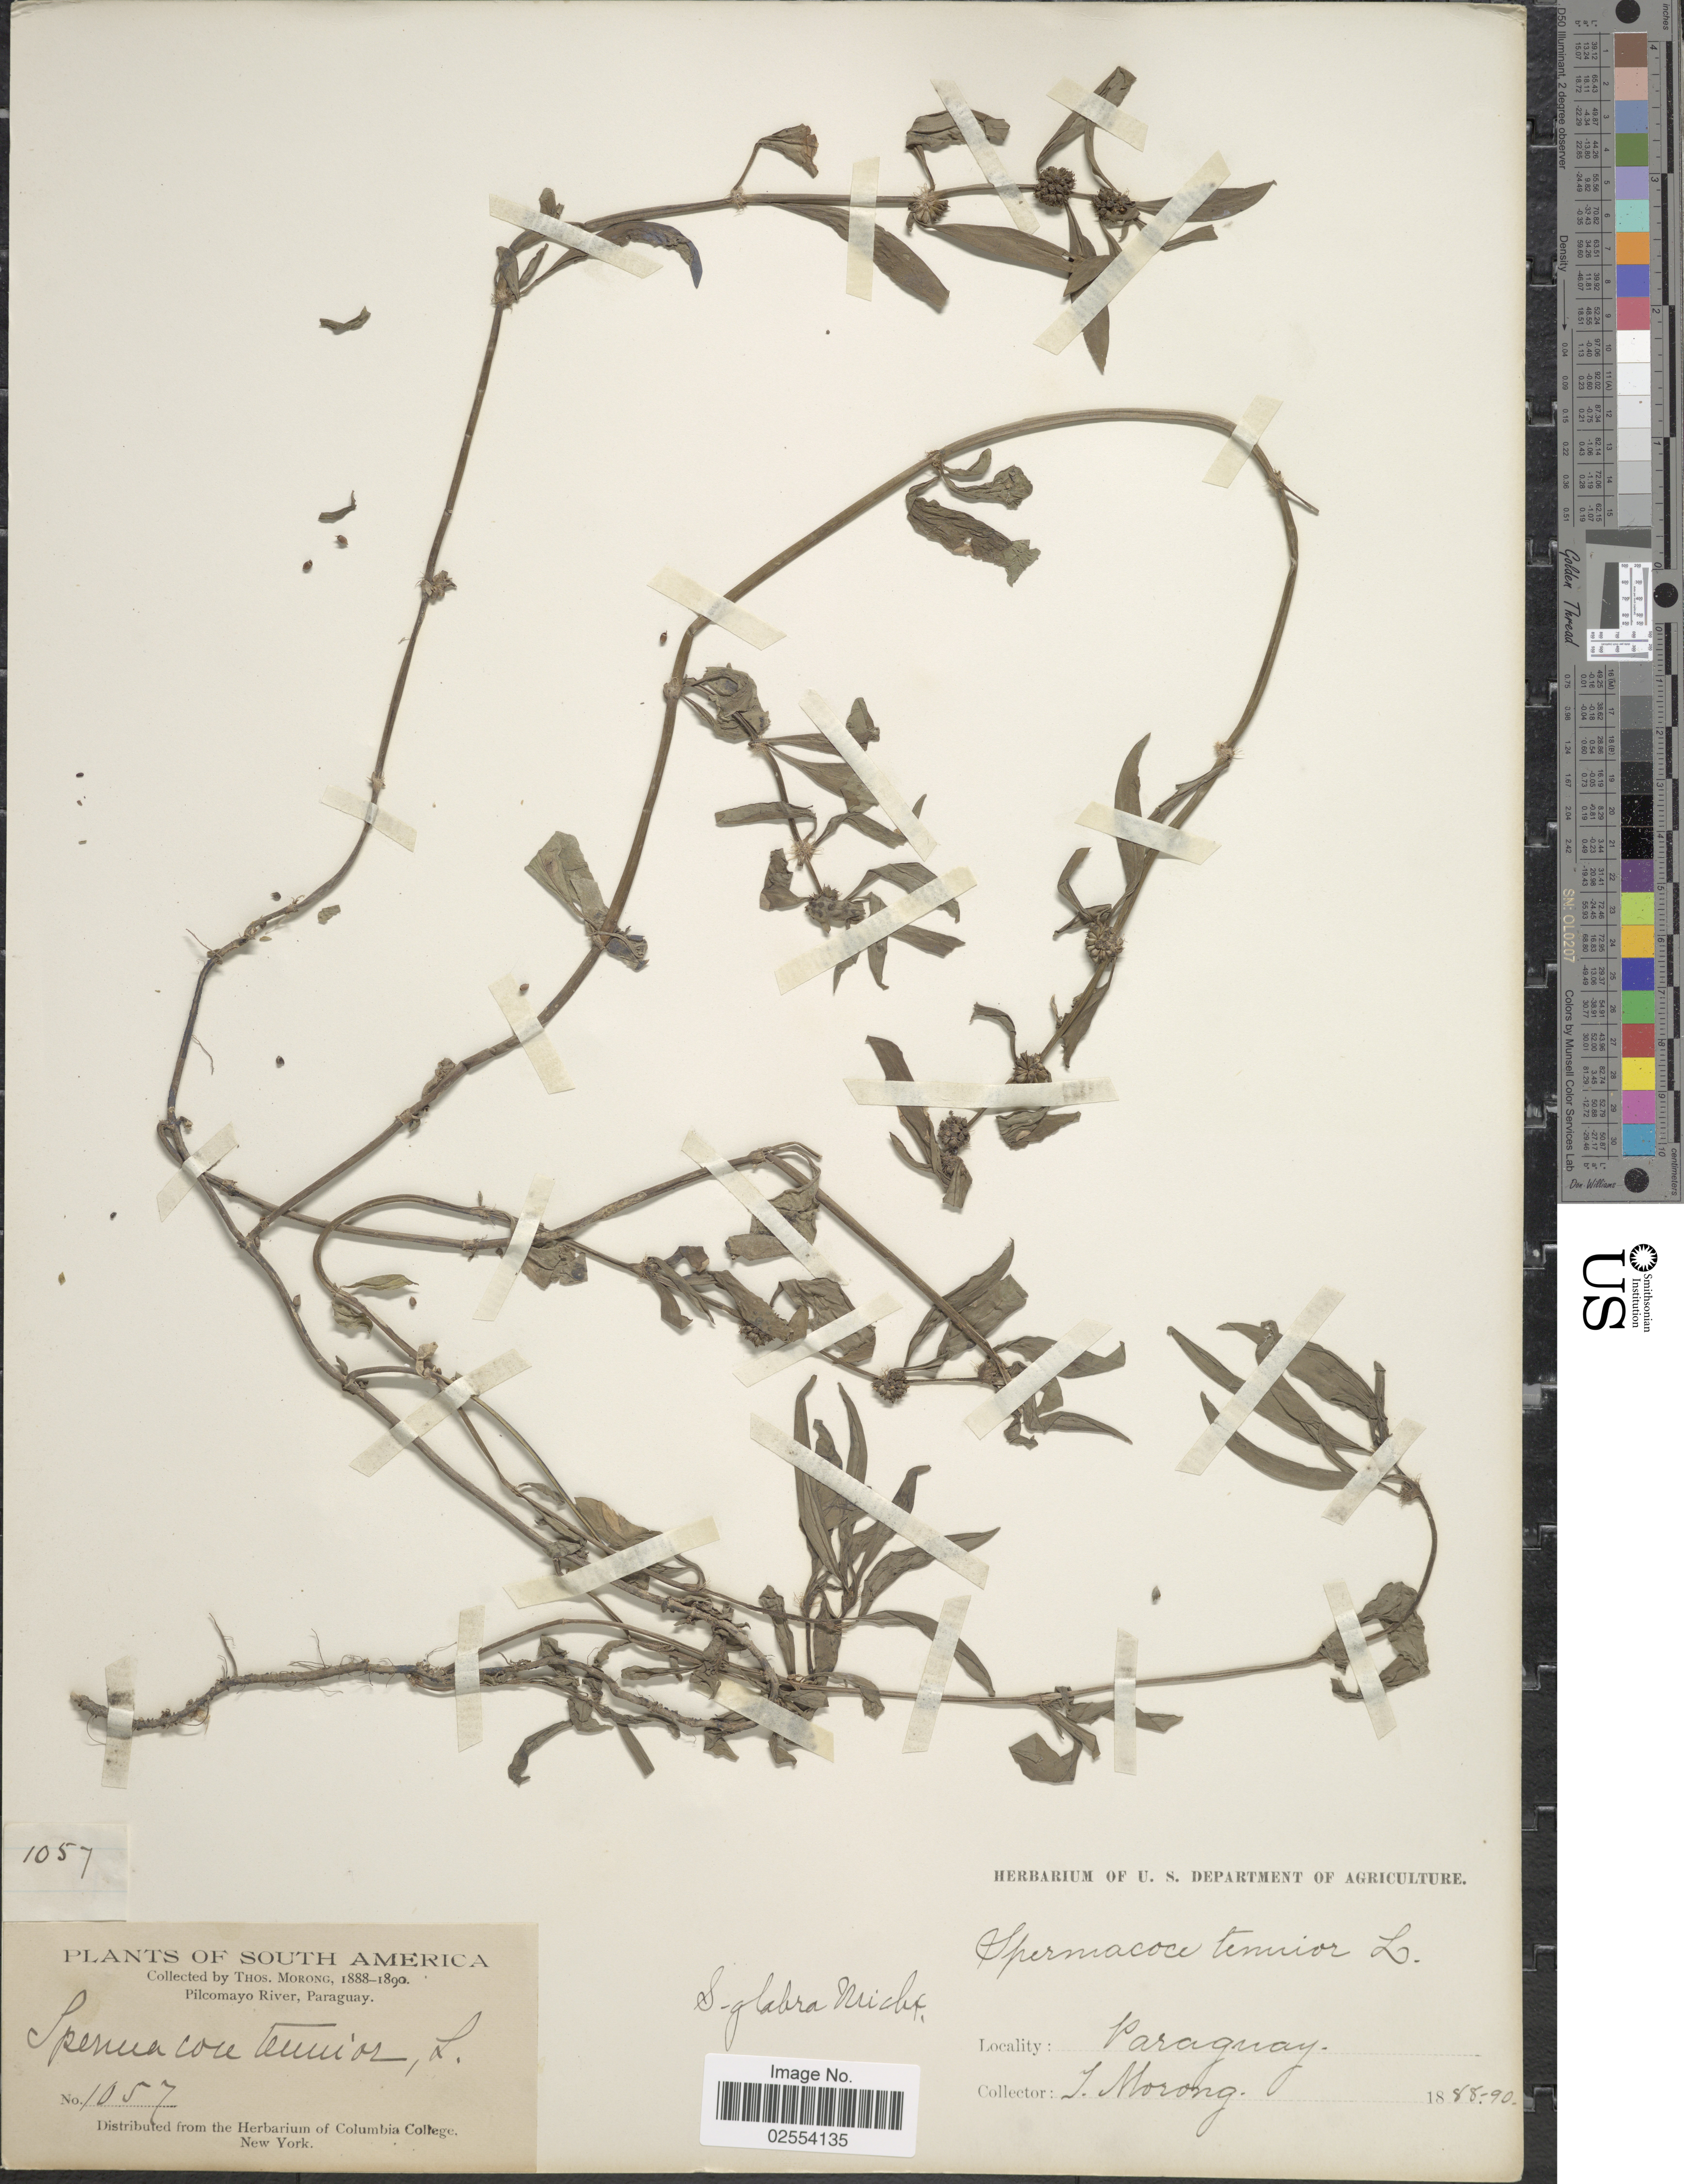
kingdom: Plantae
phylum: Tracheophyta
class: Magnoliopsida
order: Gentianales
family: Rubiaceae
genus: Spermacoce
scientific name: Spermacoce tenuior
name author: L.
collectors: T. Morong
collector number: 1057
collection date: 1888/1890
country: Paraguay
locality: Pilcomayo River